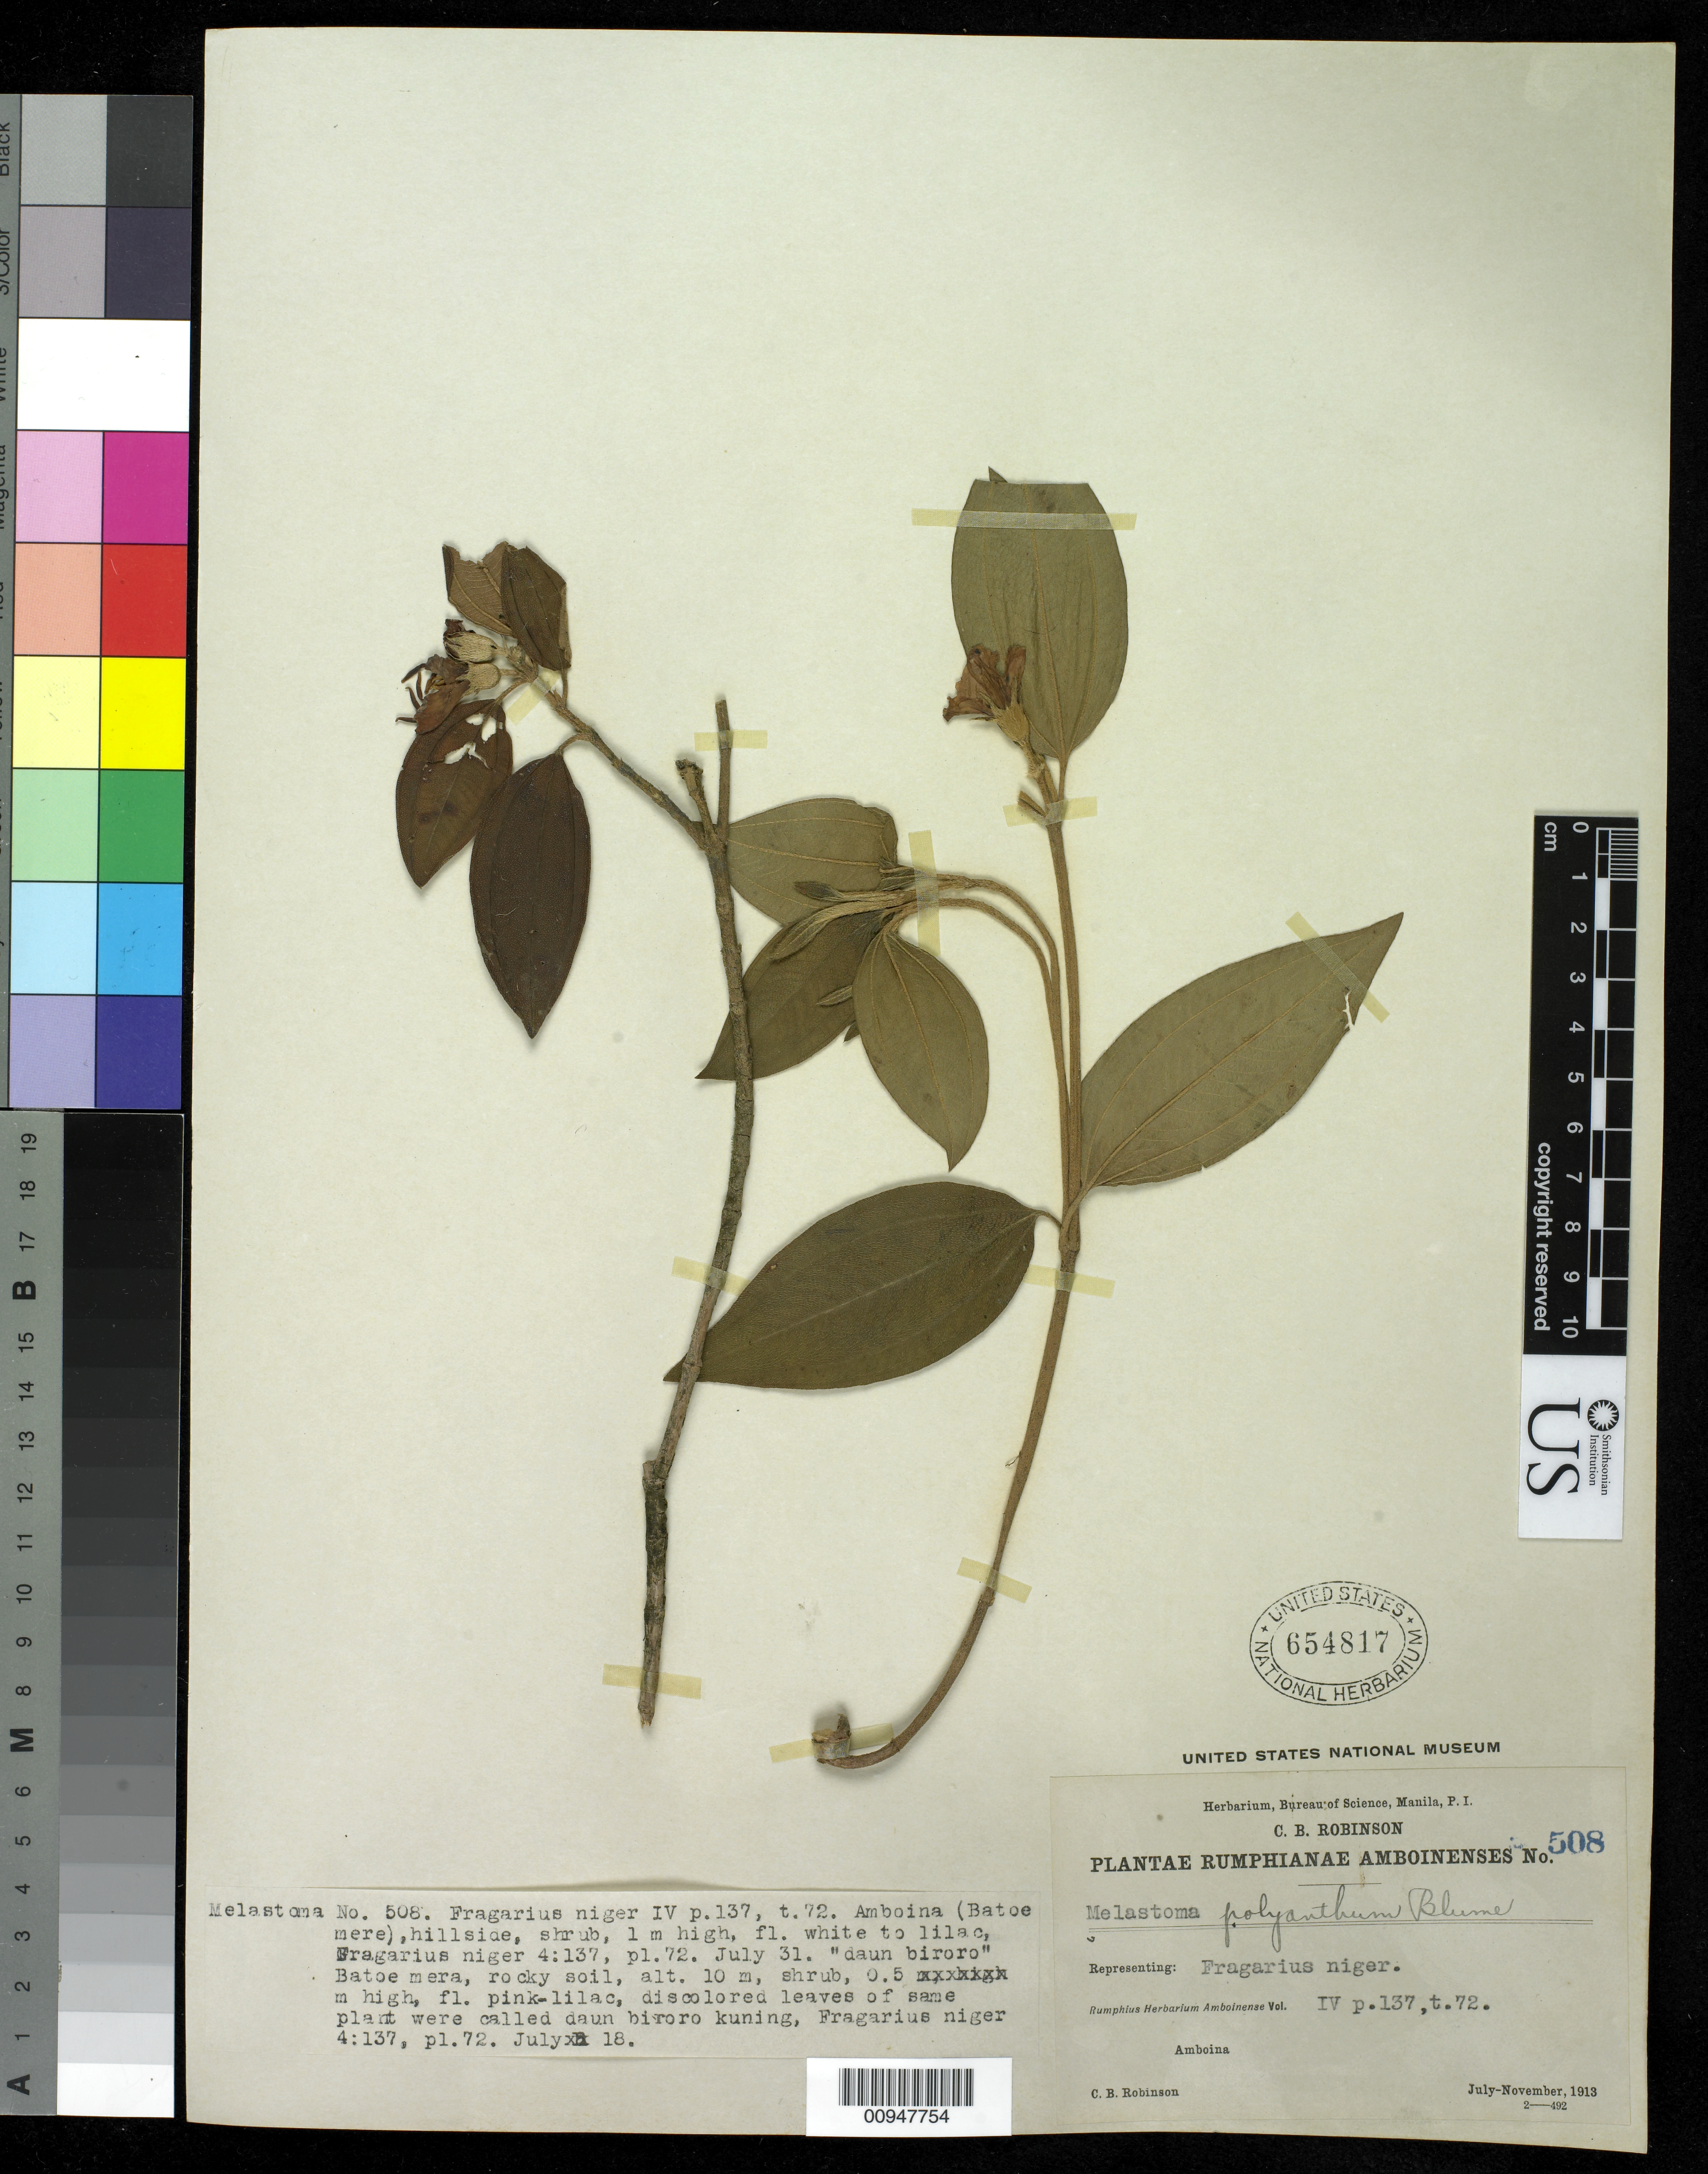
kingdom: Plantae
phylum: Tracheophyta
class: Magnoliopsida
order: Myrtales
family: Melastomataceae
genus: Melastoma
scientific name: Melastoma malabathricum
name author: L.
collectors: C. Robinson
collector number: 508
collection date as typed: Jul 1913 to Nov 1913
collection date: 1913-07/1913-11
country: Indonesia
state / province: Maluku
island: Ambon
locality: Amboina (Batoe mere) hillside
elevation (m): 10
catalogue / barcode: US 654817